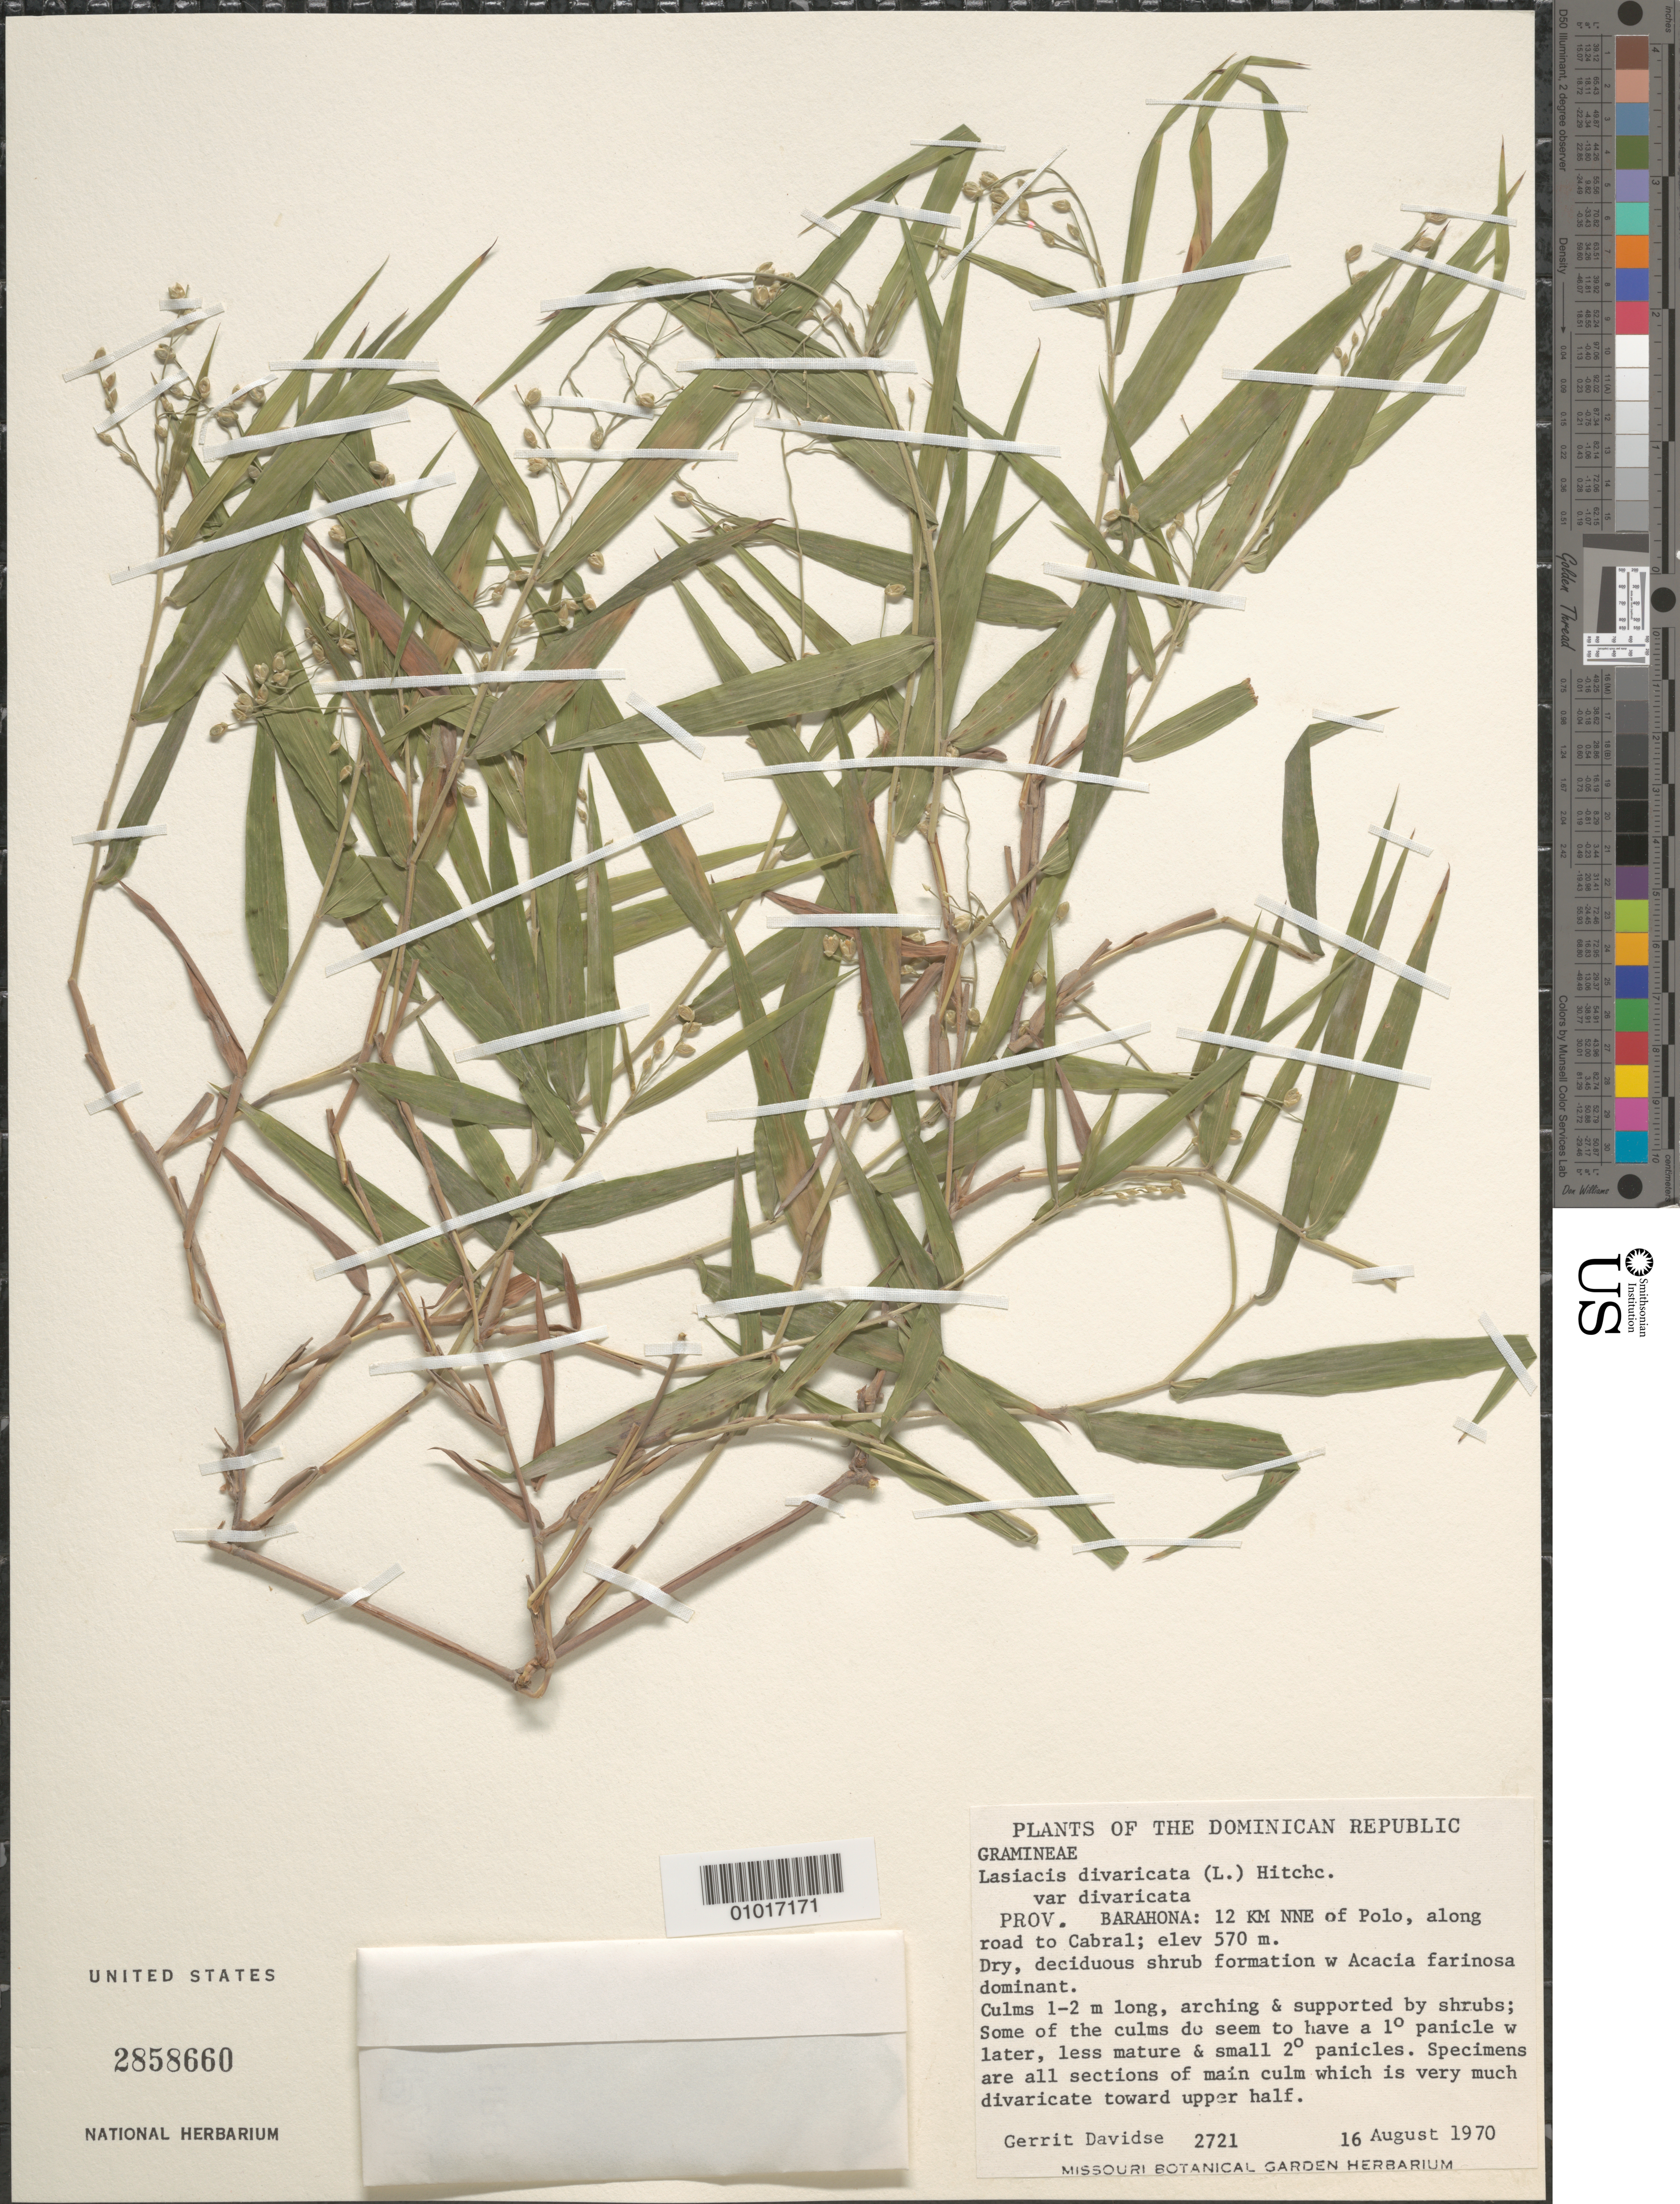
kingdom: Plantae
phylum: Tracheophyta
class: Liliopsida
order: Poales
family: Poaceae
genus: Lasiacis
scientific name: Lasiacis divaricata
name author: (L.) Hitchc.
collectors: G. Davidse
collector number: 2721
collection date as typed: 16 Aug 1970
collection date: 1970-08-16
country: Dominican Republic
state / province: Barahona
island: Hispaniola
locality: Prov: Barahona: 12 Kilometers North Northeast of Polo, along road to Cabral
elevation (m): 570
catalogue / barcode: US 2858660